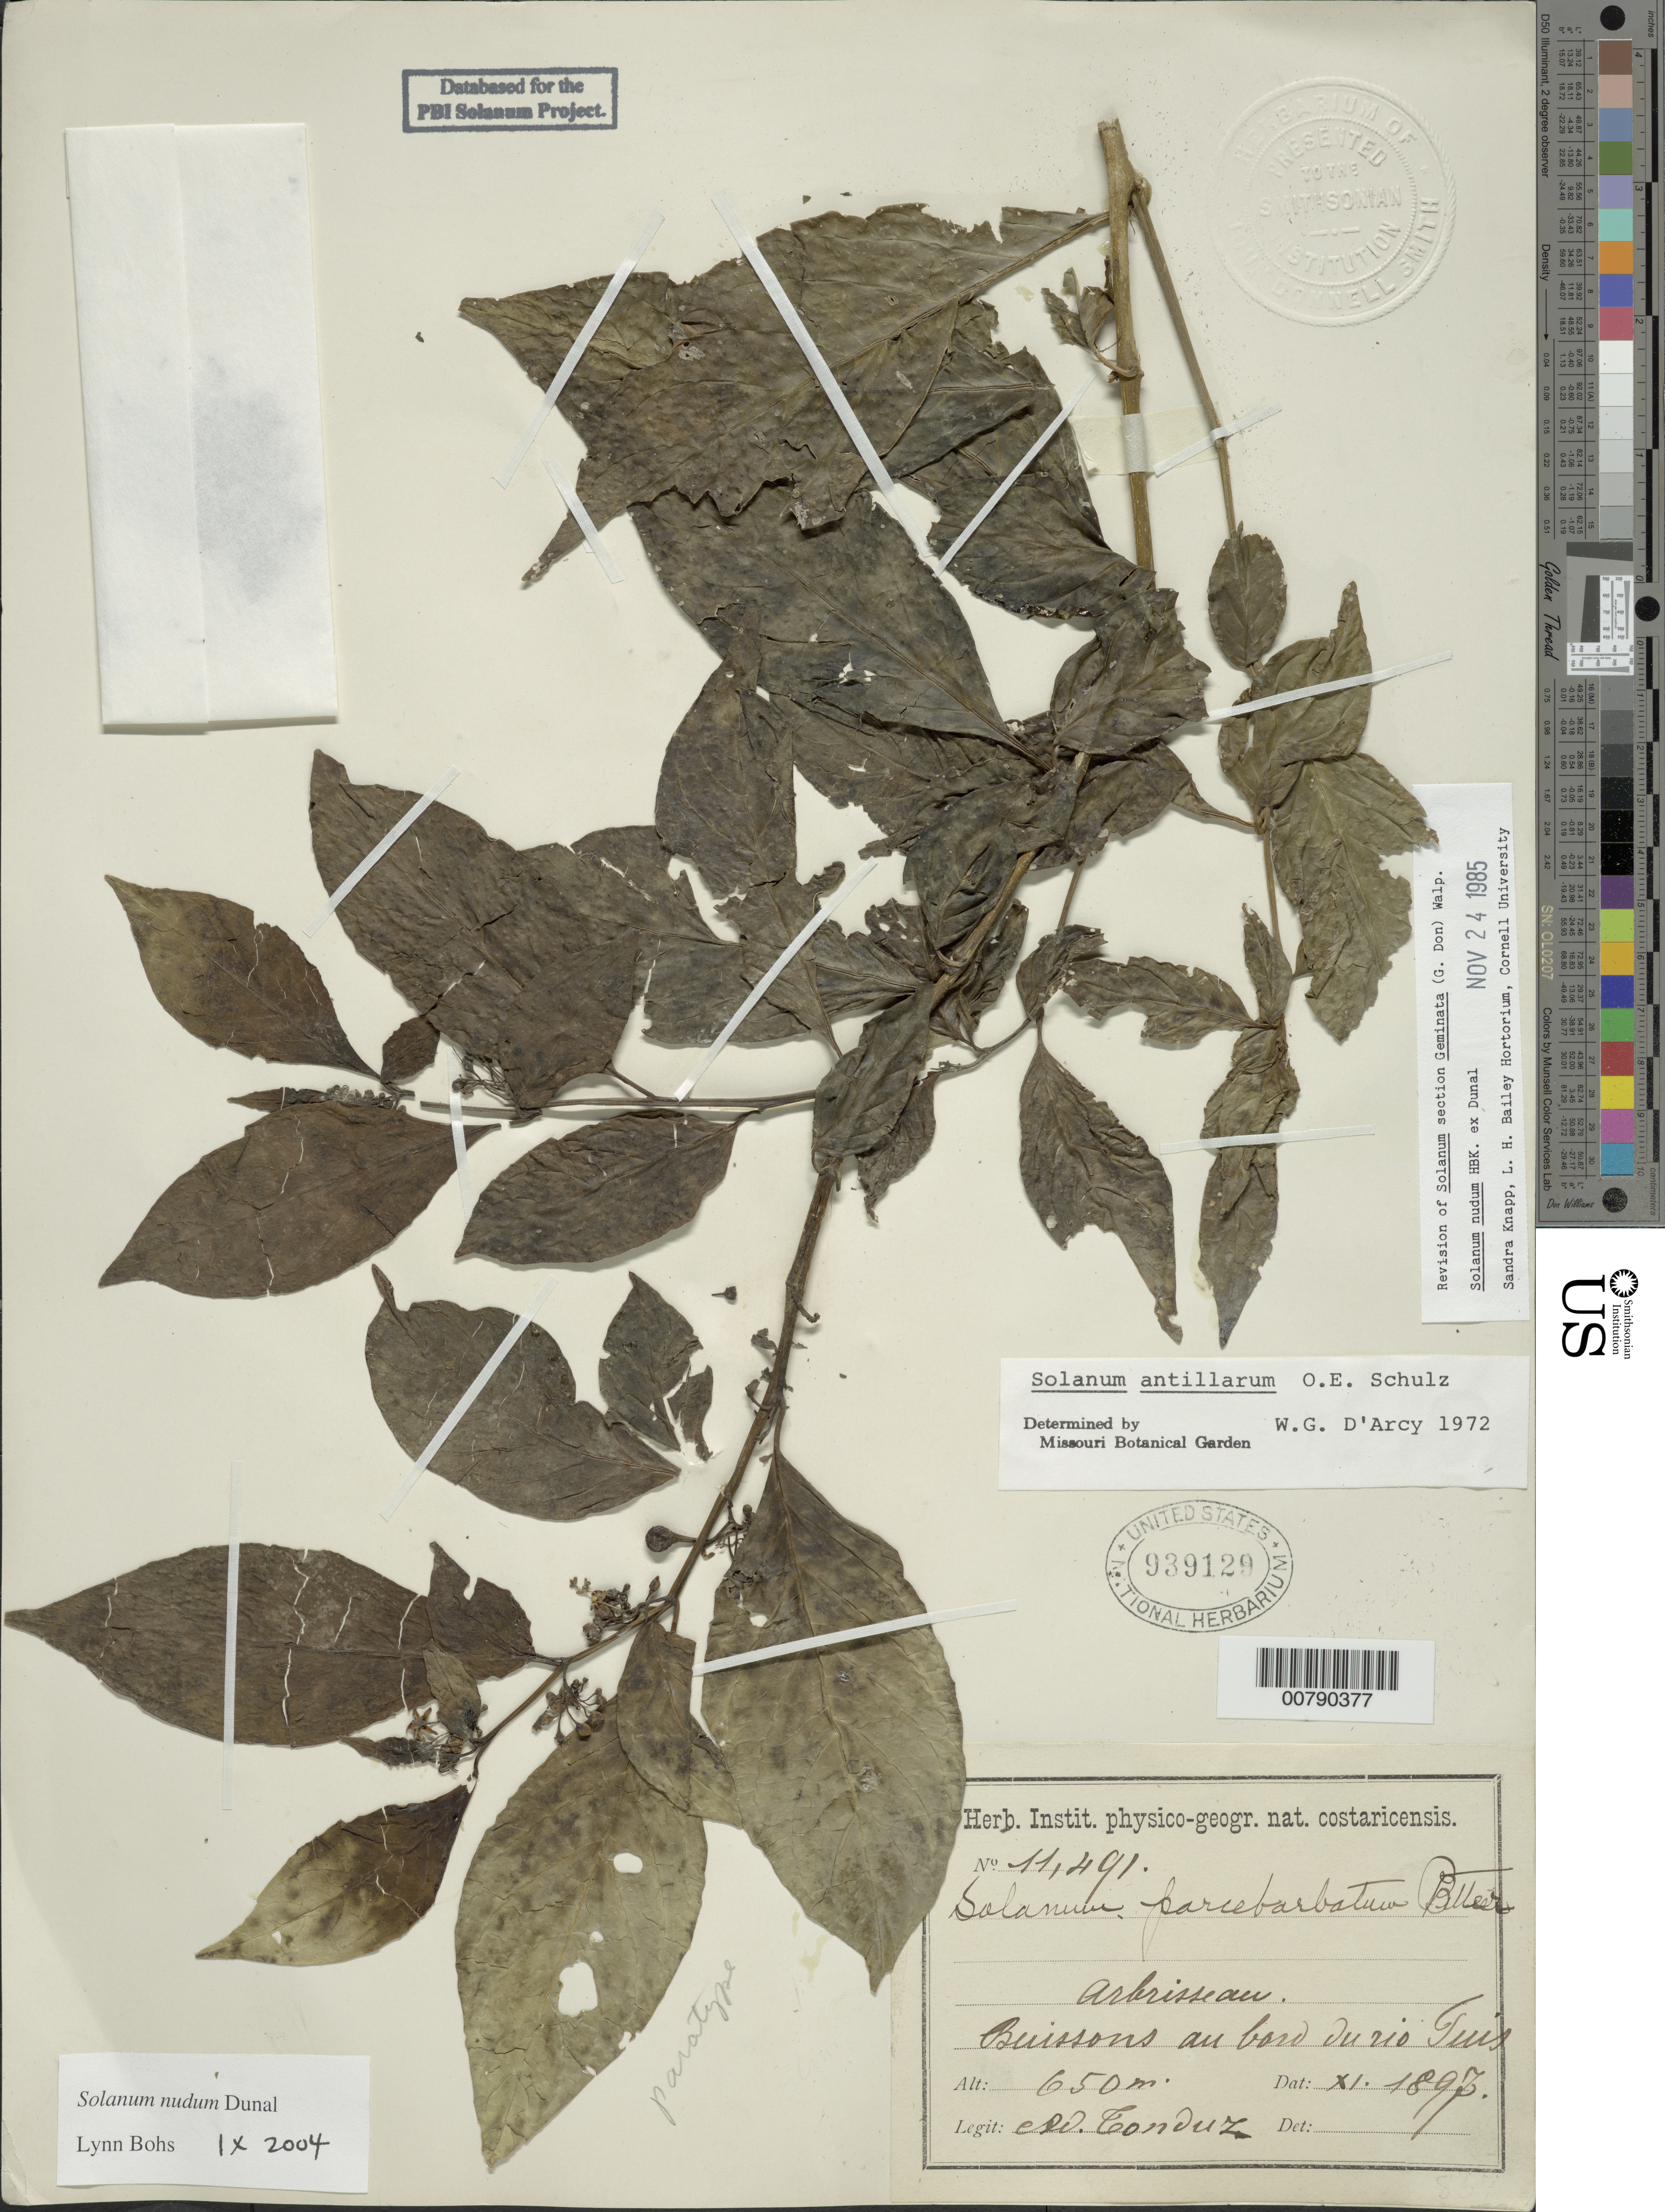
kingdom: Plantae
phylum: Tracheophyta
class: Magnoliopsida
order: Solanales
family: Solanaceae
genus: Solanum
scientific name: Solanum nudum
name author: Dunal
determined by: Bohs, L. A.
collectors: A. Tonduz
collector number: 11491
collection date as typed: Nov 1893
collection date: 1893-11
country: Costa Rica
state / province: Cartago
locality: buissons au bord du Río Tuis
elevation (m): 650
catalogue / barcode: US 939129